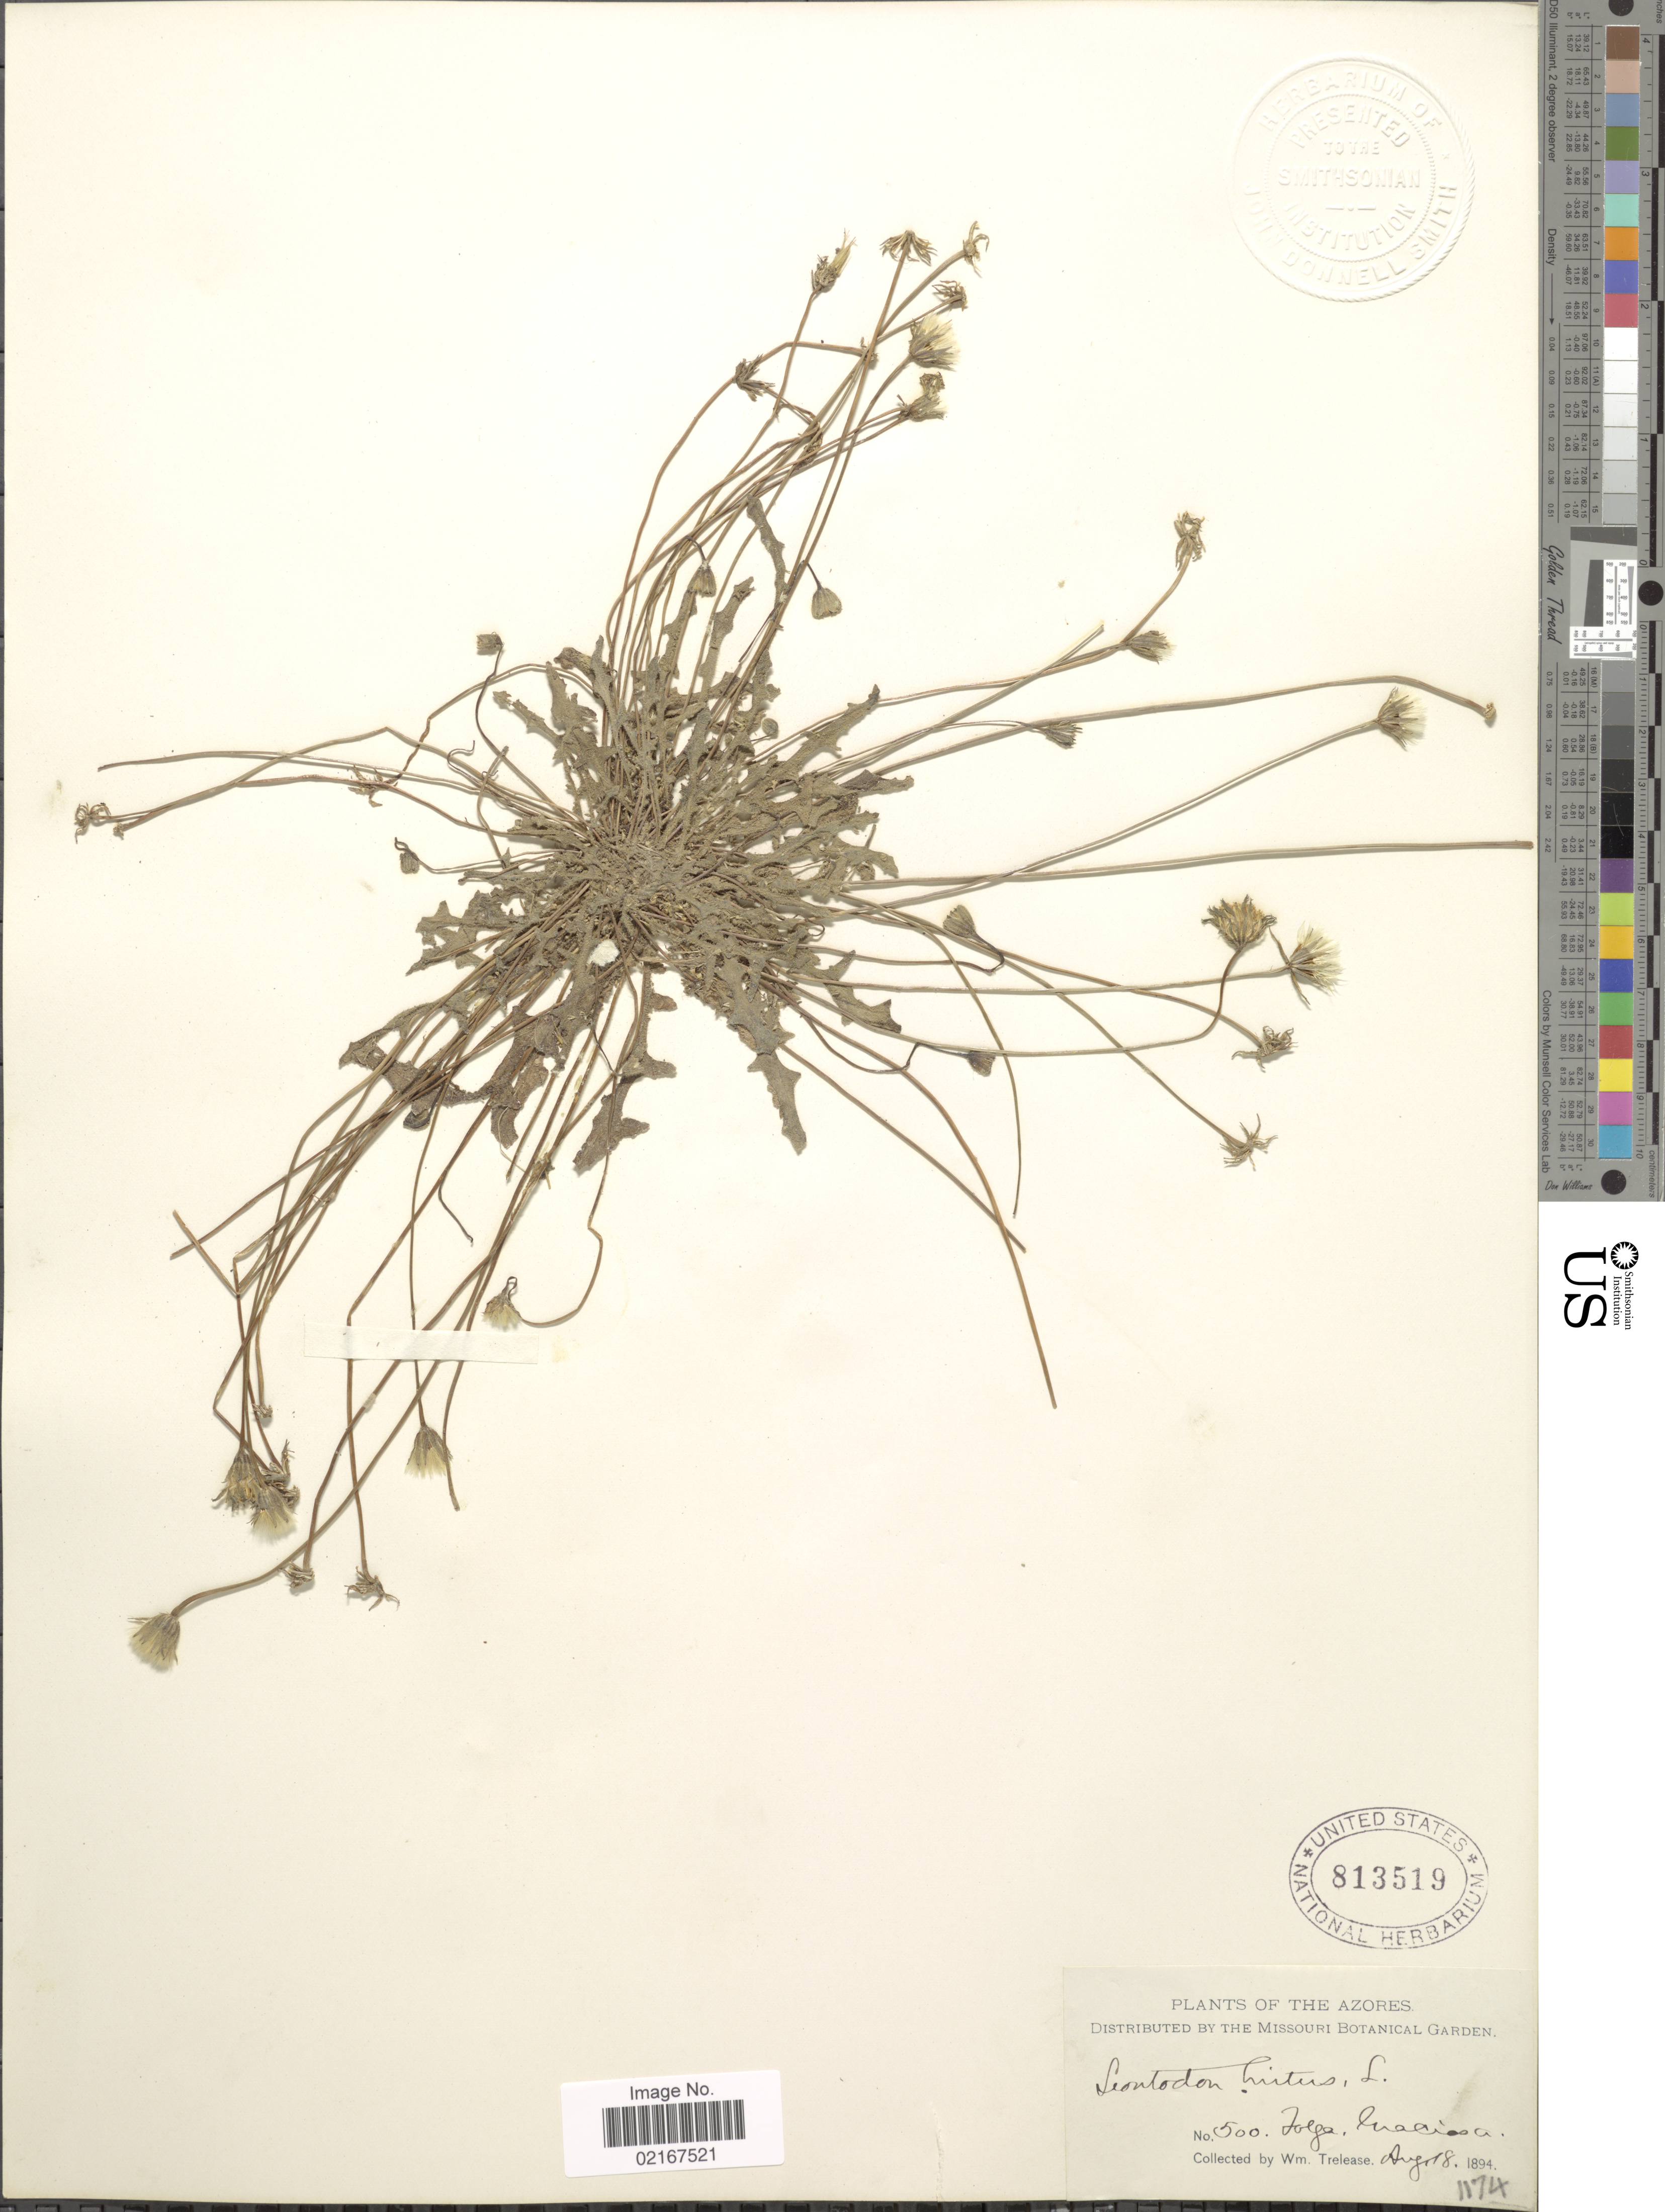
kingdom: Plantae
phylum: Tracheophyta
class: Magnoliopsida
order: Asterales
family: Asteraceae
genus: Leontodon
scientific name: Leontodon hirtus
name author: L.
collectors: W. Trelease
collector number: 500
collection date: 1894-08-18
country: Portugal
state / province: Azores (Aut. Reg.)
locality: Folga, Cnaciasa [interpreted]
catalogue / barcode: US 813519